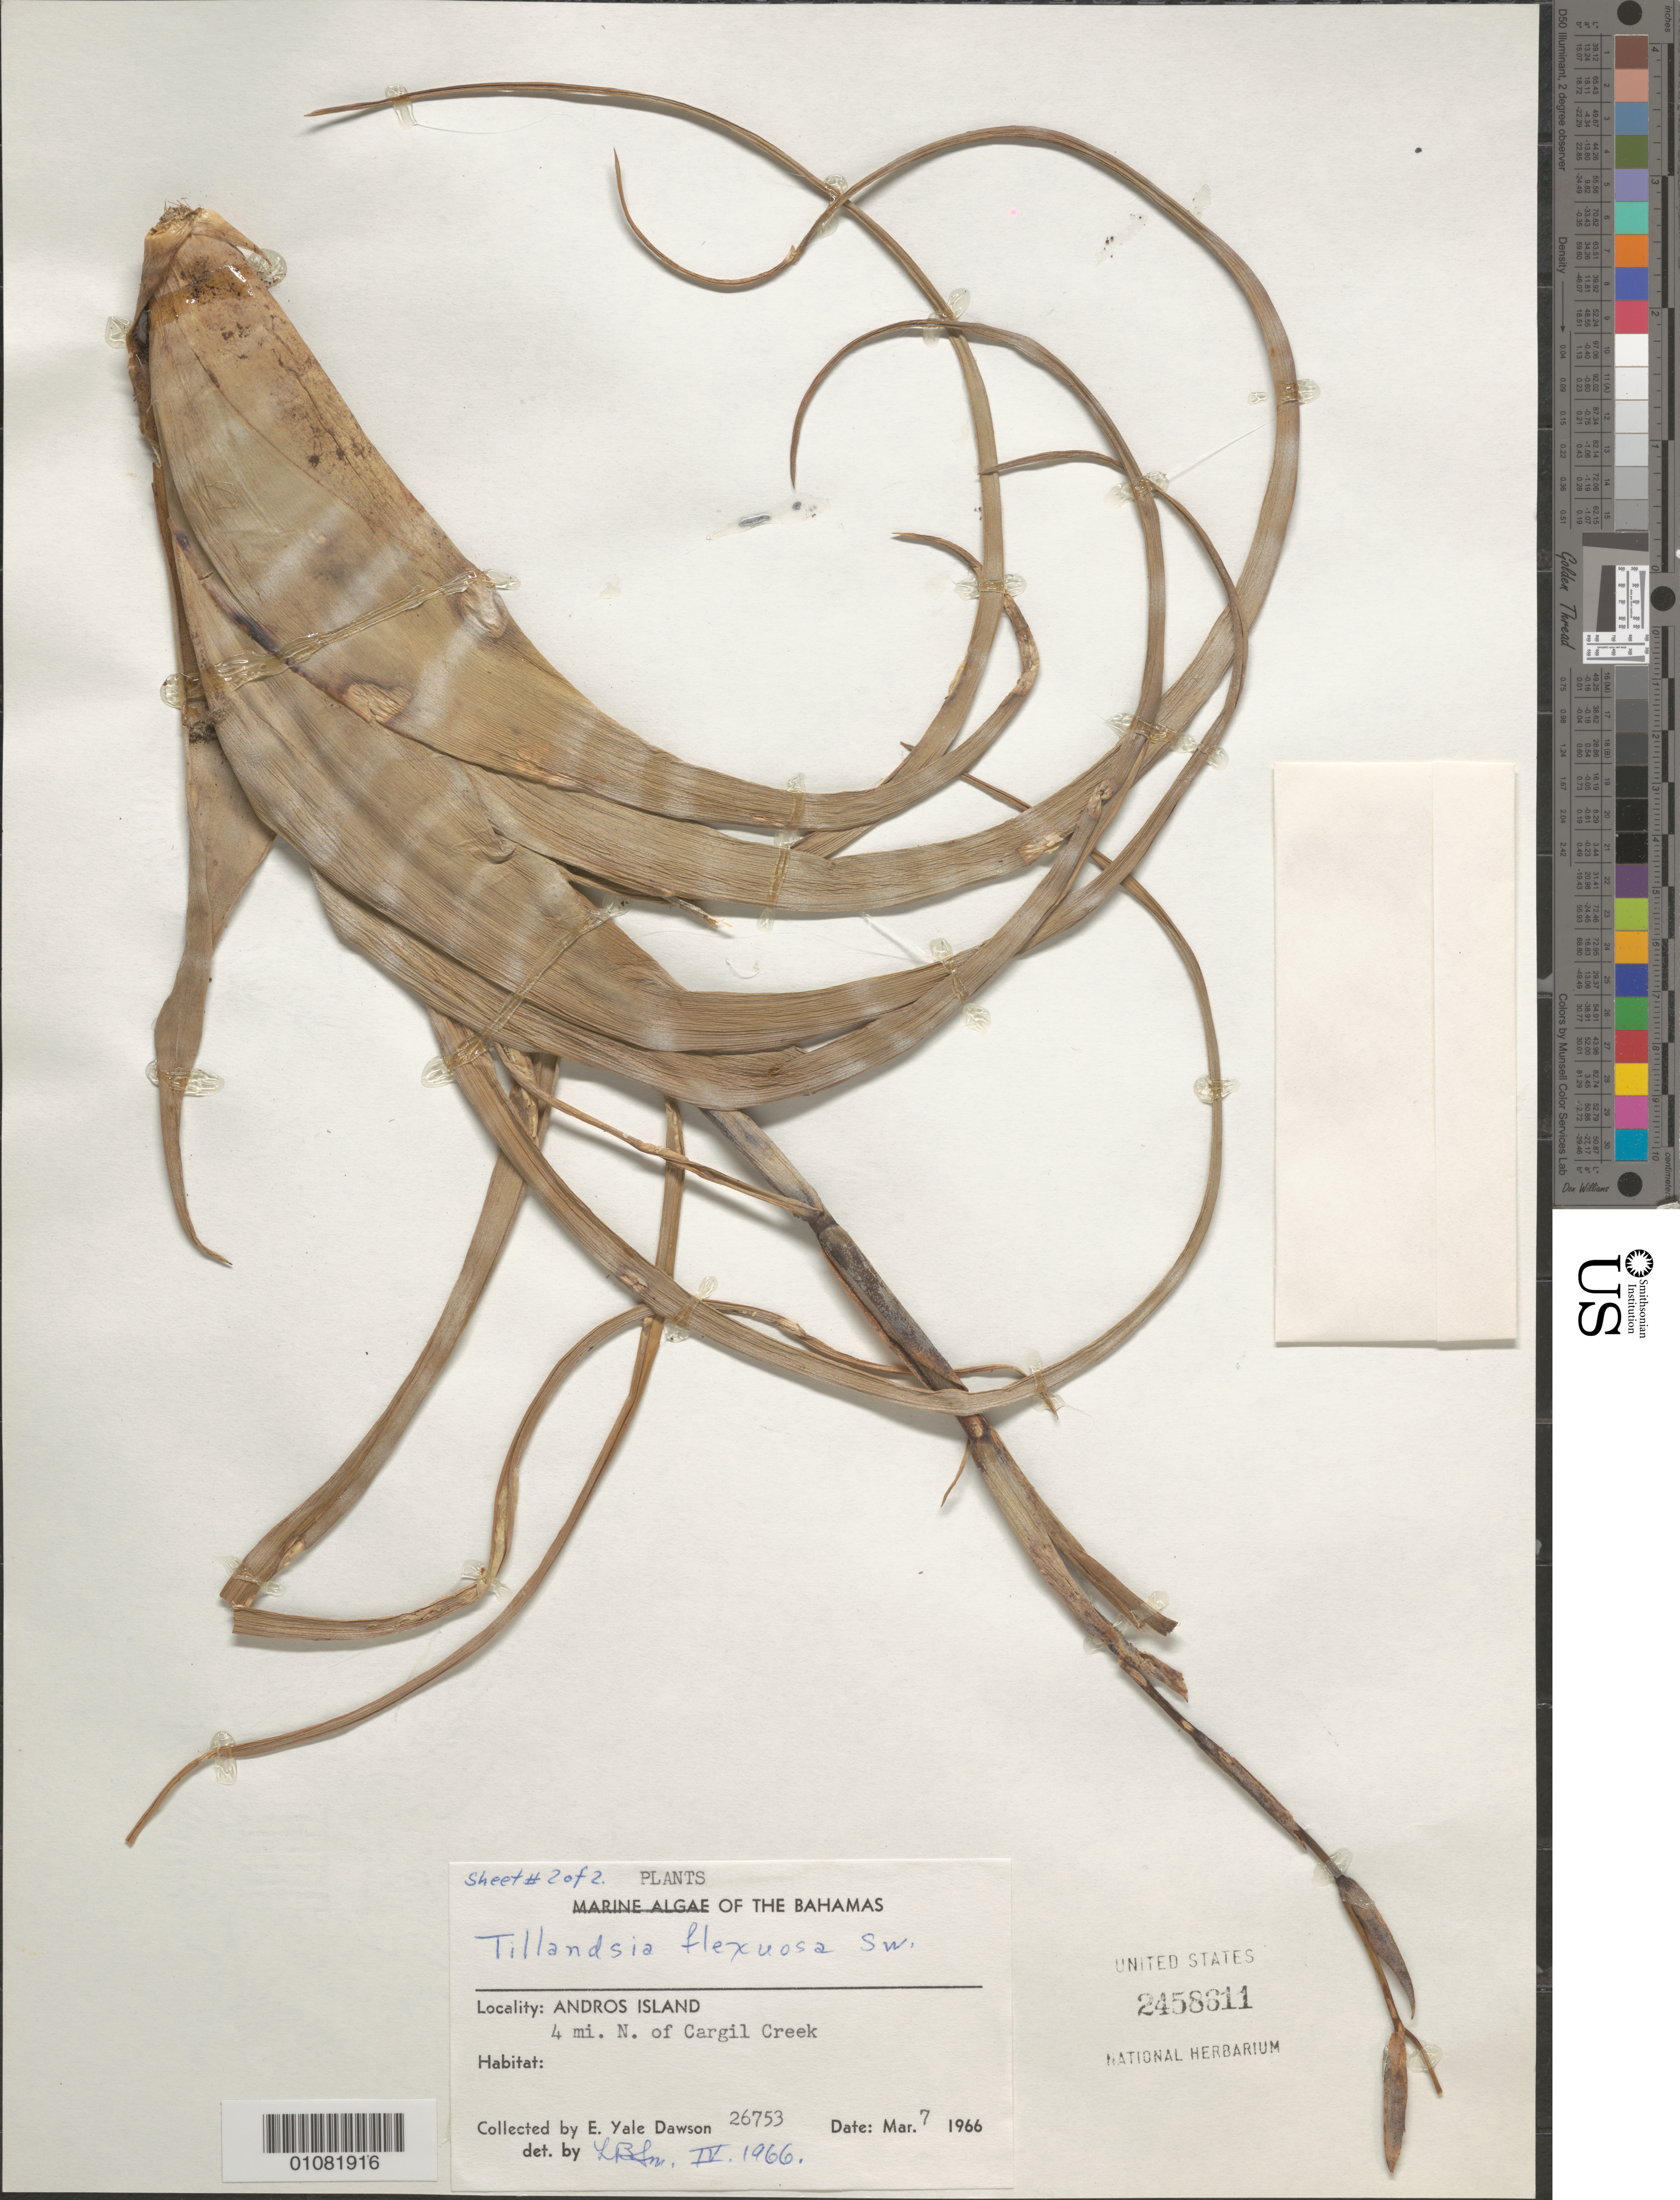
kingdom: Plantae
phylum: Tracheophyta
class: Liliopsida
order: Poales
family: Bromeliaceae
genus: Tillandsia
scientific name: Tillandsia flexuosa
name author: Sw.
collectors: E. Y. Dawson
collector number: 26753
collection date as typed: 07 Mar 1966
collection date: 1966-03-07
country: Bahamas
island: Andros I.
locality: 4 mi. N of Cargil Creek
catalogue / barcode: US 2458611